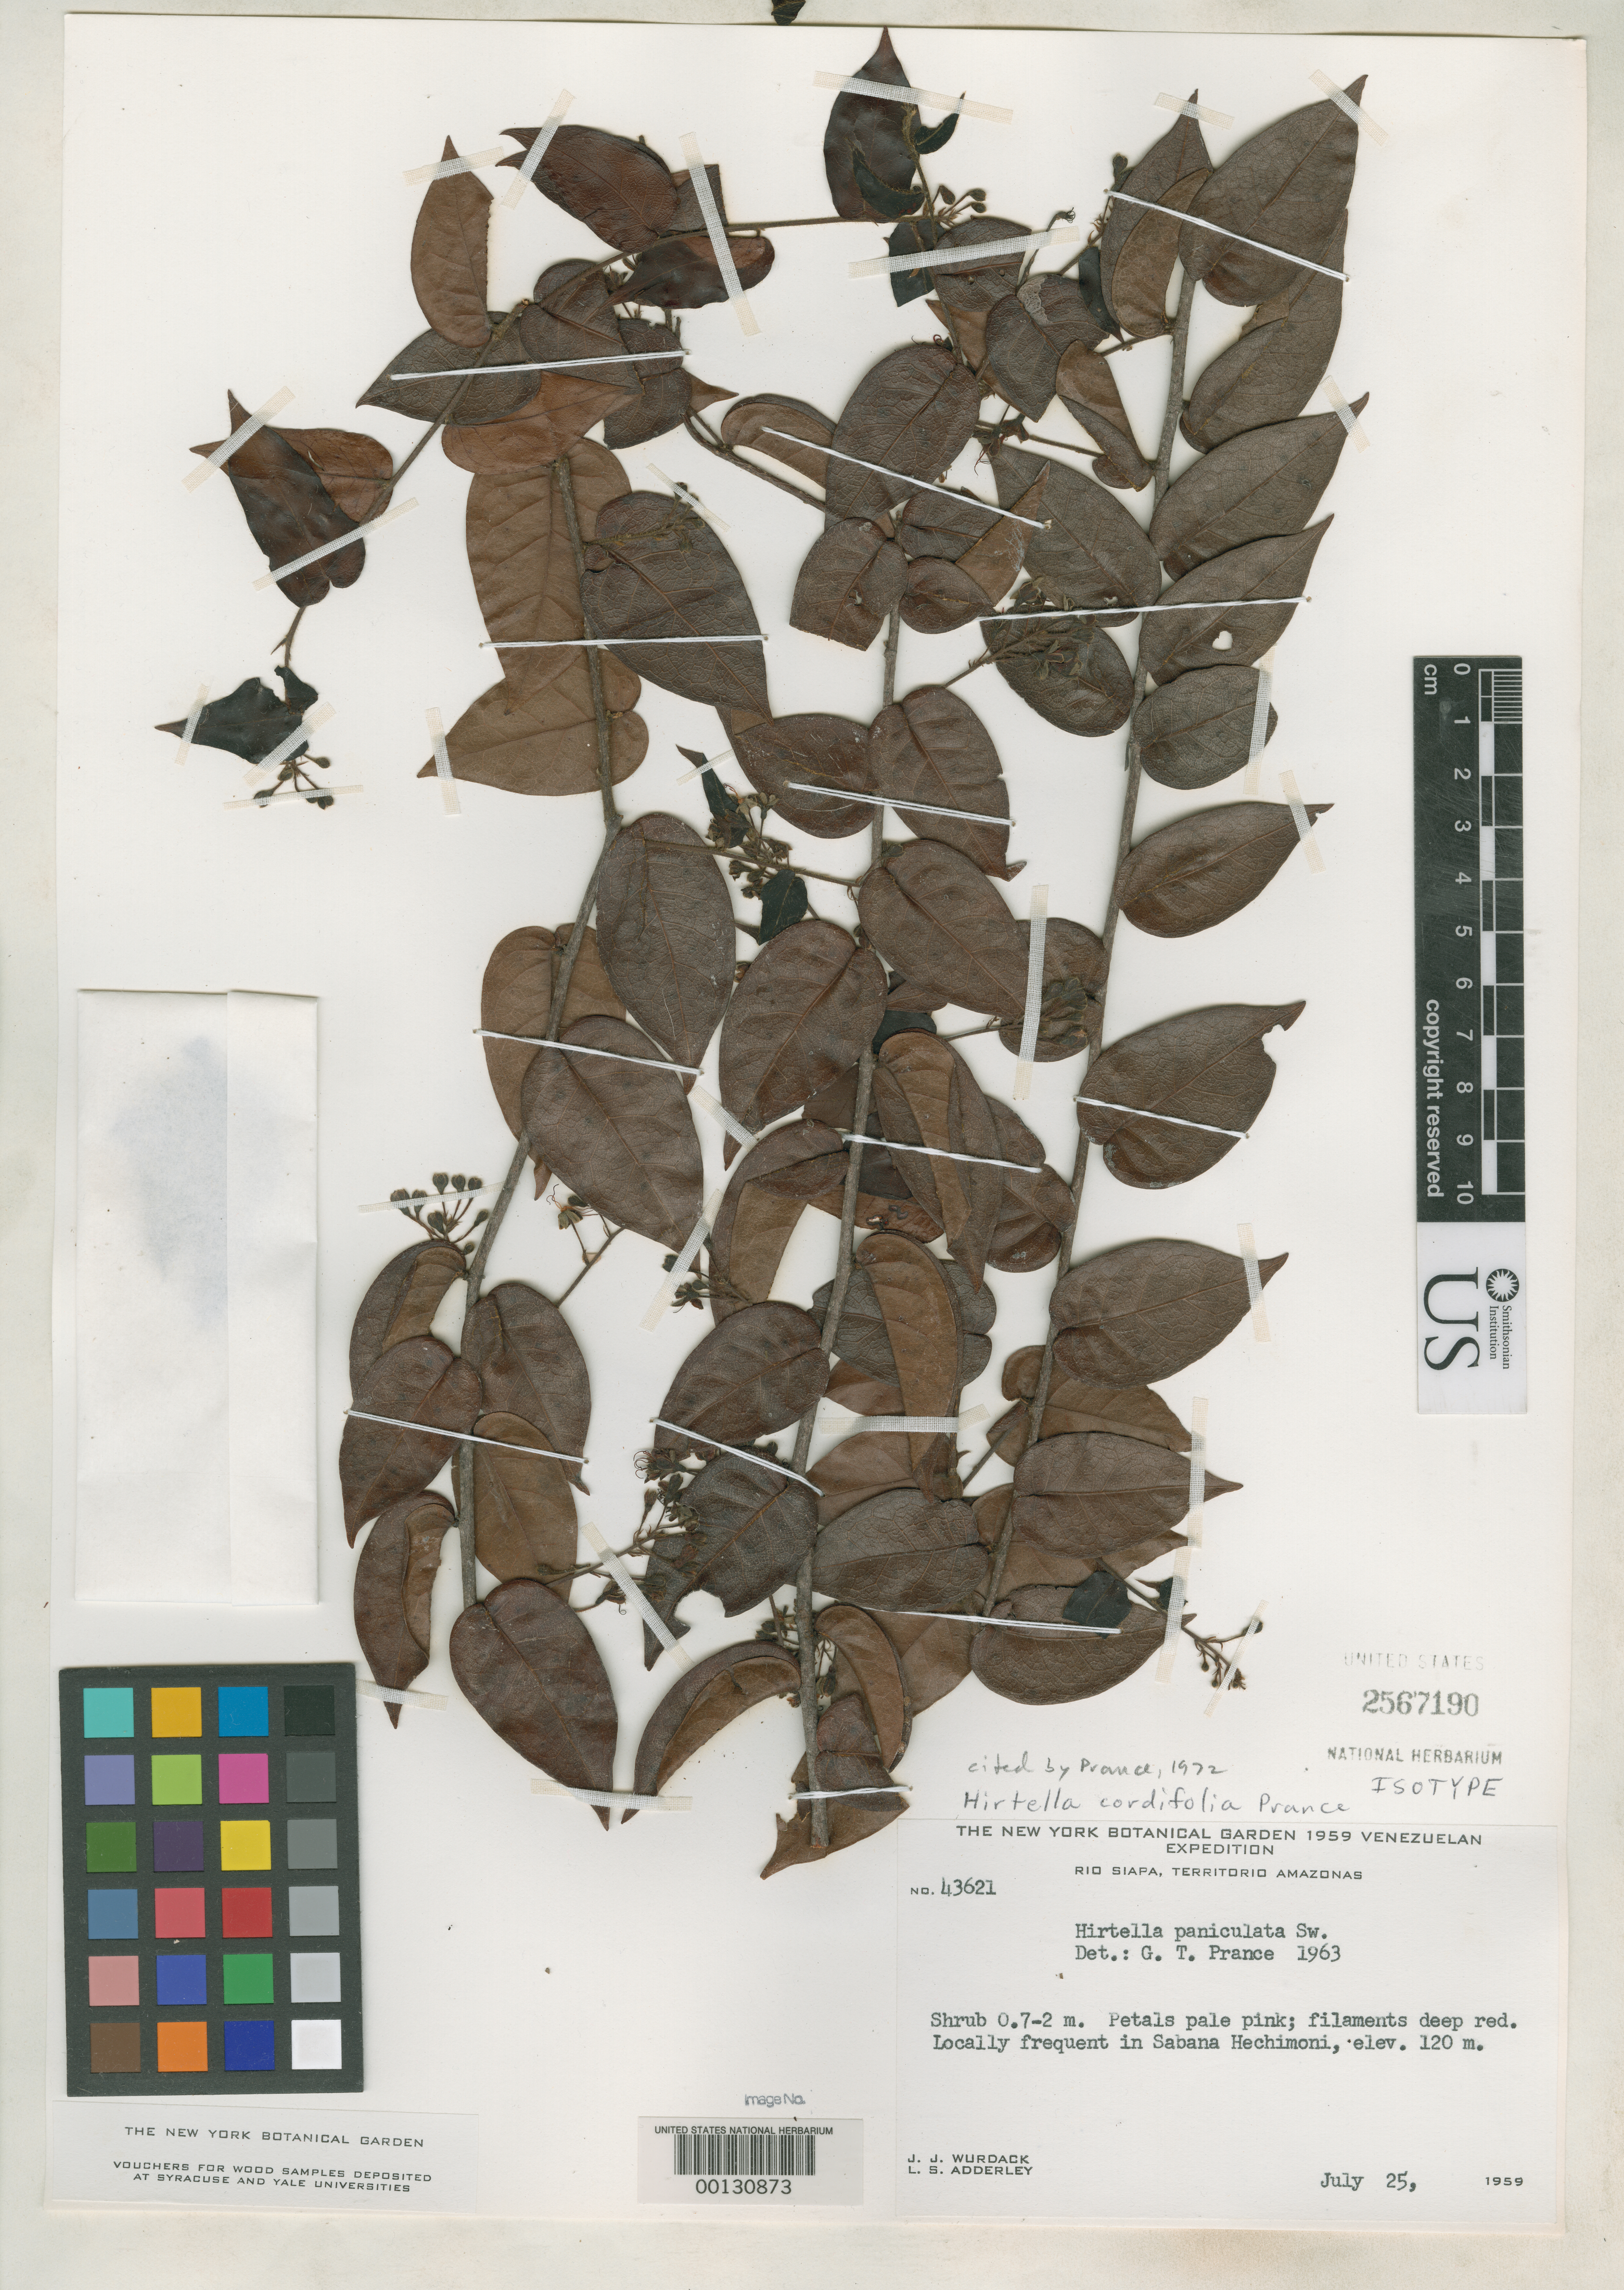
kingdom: Plantae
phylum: Tracheophyta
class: Magnoliopsida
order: Malpighiales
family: Chrysobalanaceae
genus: Hirtella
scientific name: Hirtella cordifolia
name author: Prance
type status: Isotype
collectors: J. J. Wurdack & L. S. Adderley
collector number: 43621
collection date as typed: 25 Jul 1951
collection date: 1951-07-25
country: Venezuela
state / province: Amazonas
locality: Rio Siapa, Sabana Hechimoni.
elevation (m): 120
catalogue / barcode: US 2567190